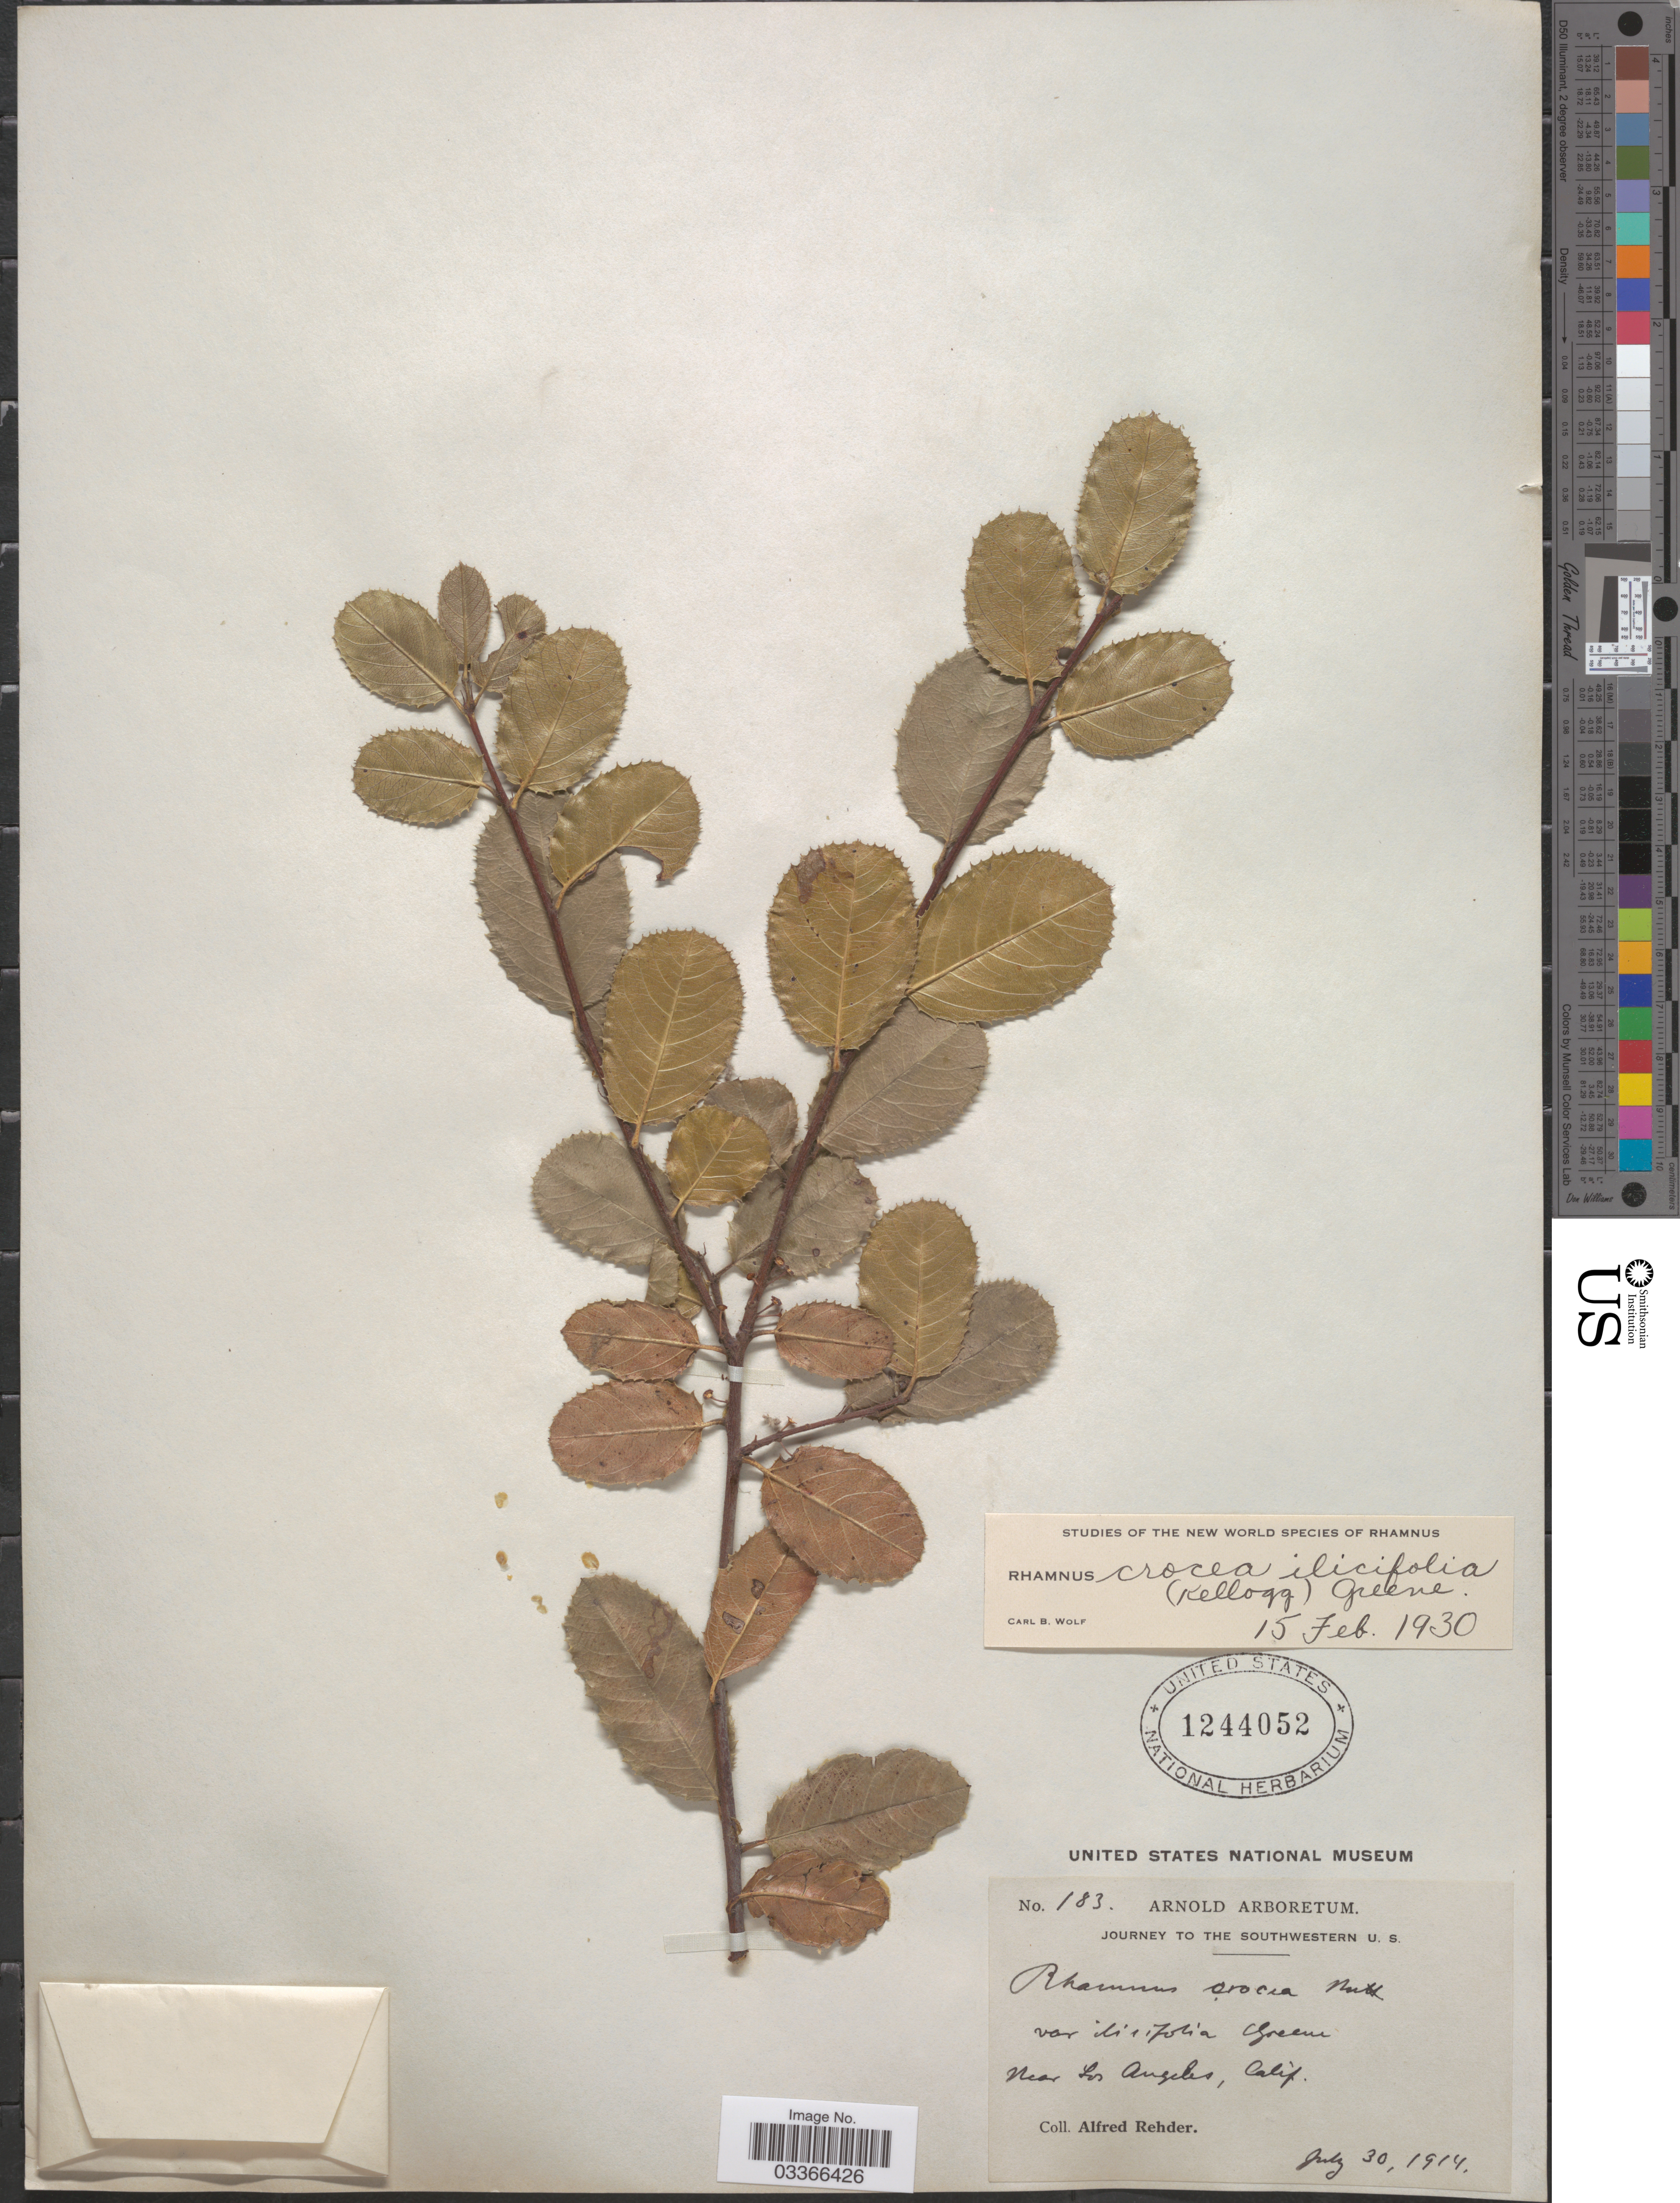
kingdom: Plantae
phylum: Tracheophyta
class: Magnoliopsida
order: Rosales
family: Rhamnaceae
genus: Rhamnus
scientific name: Rhamnus crocea var. ilicifolia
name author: (Kellogg) Greene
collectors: A. Rehder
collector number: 183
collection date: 1914-07-30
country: United States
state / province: California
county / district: Los Angeles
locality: Southwestern U. S. Near Los Angeles.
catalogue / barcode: US 1244052